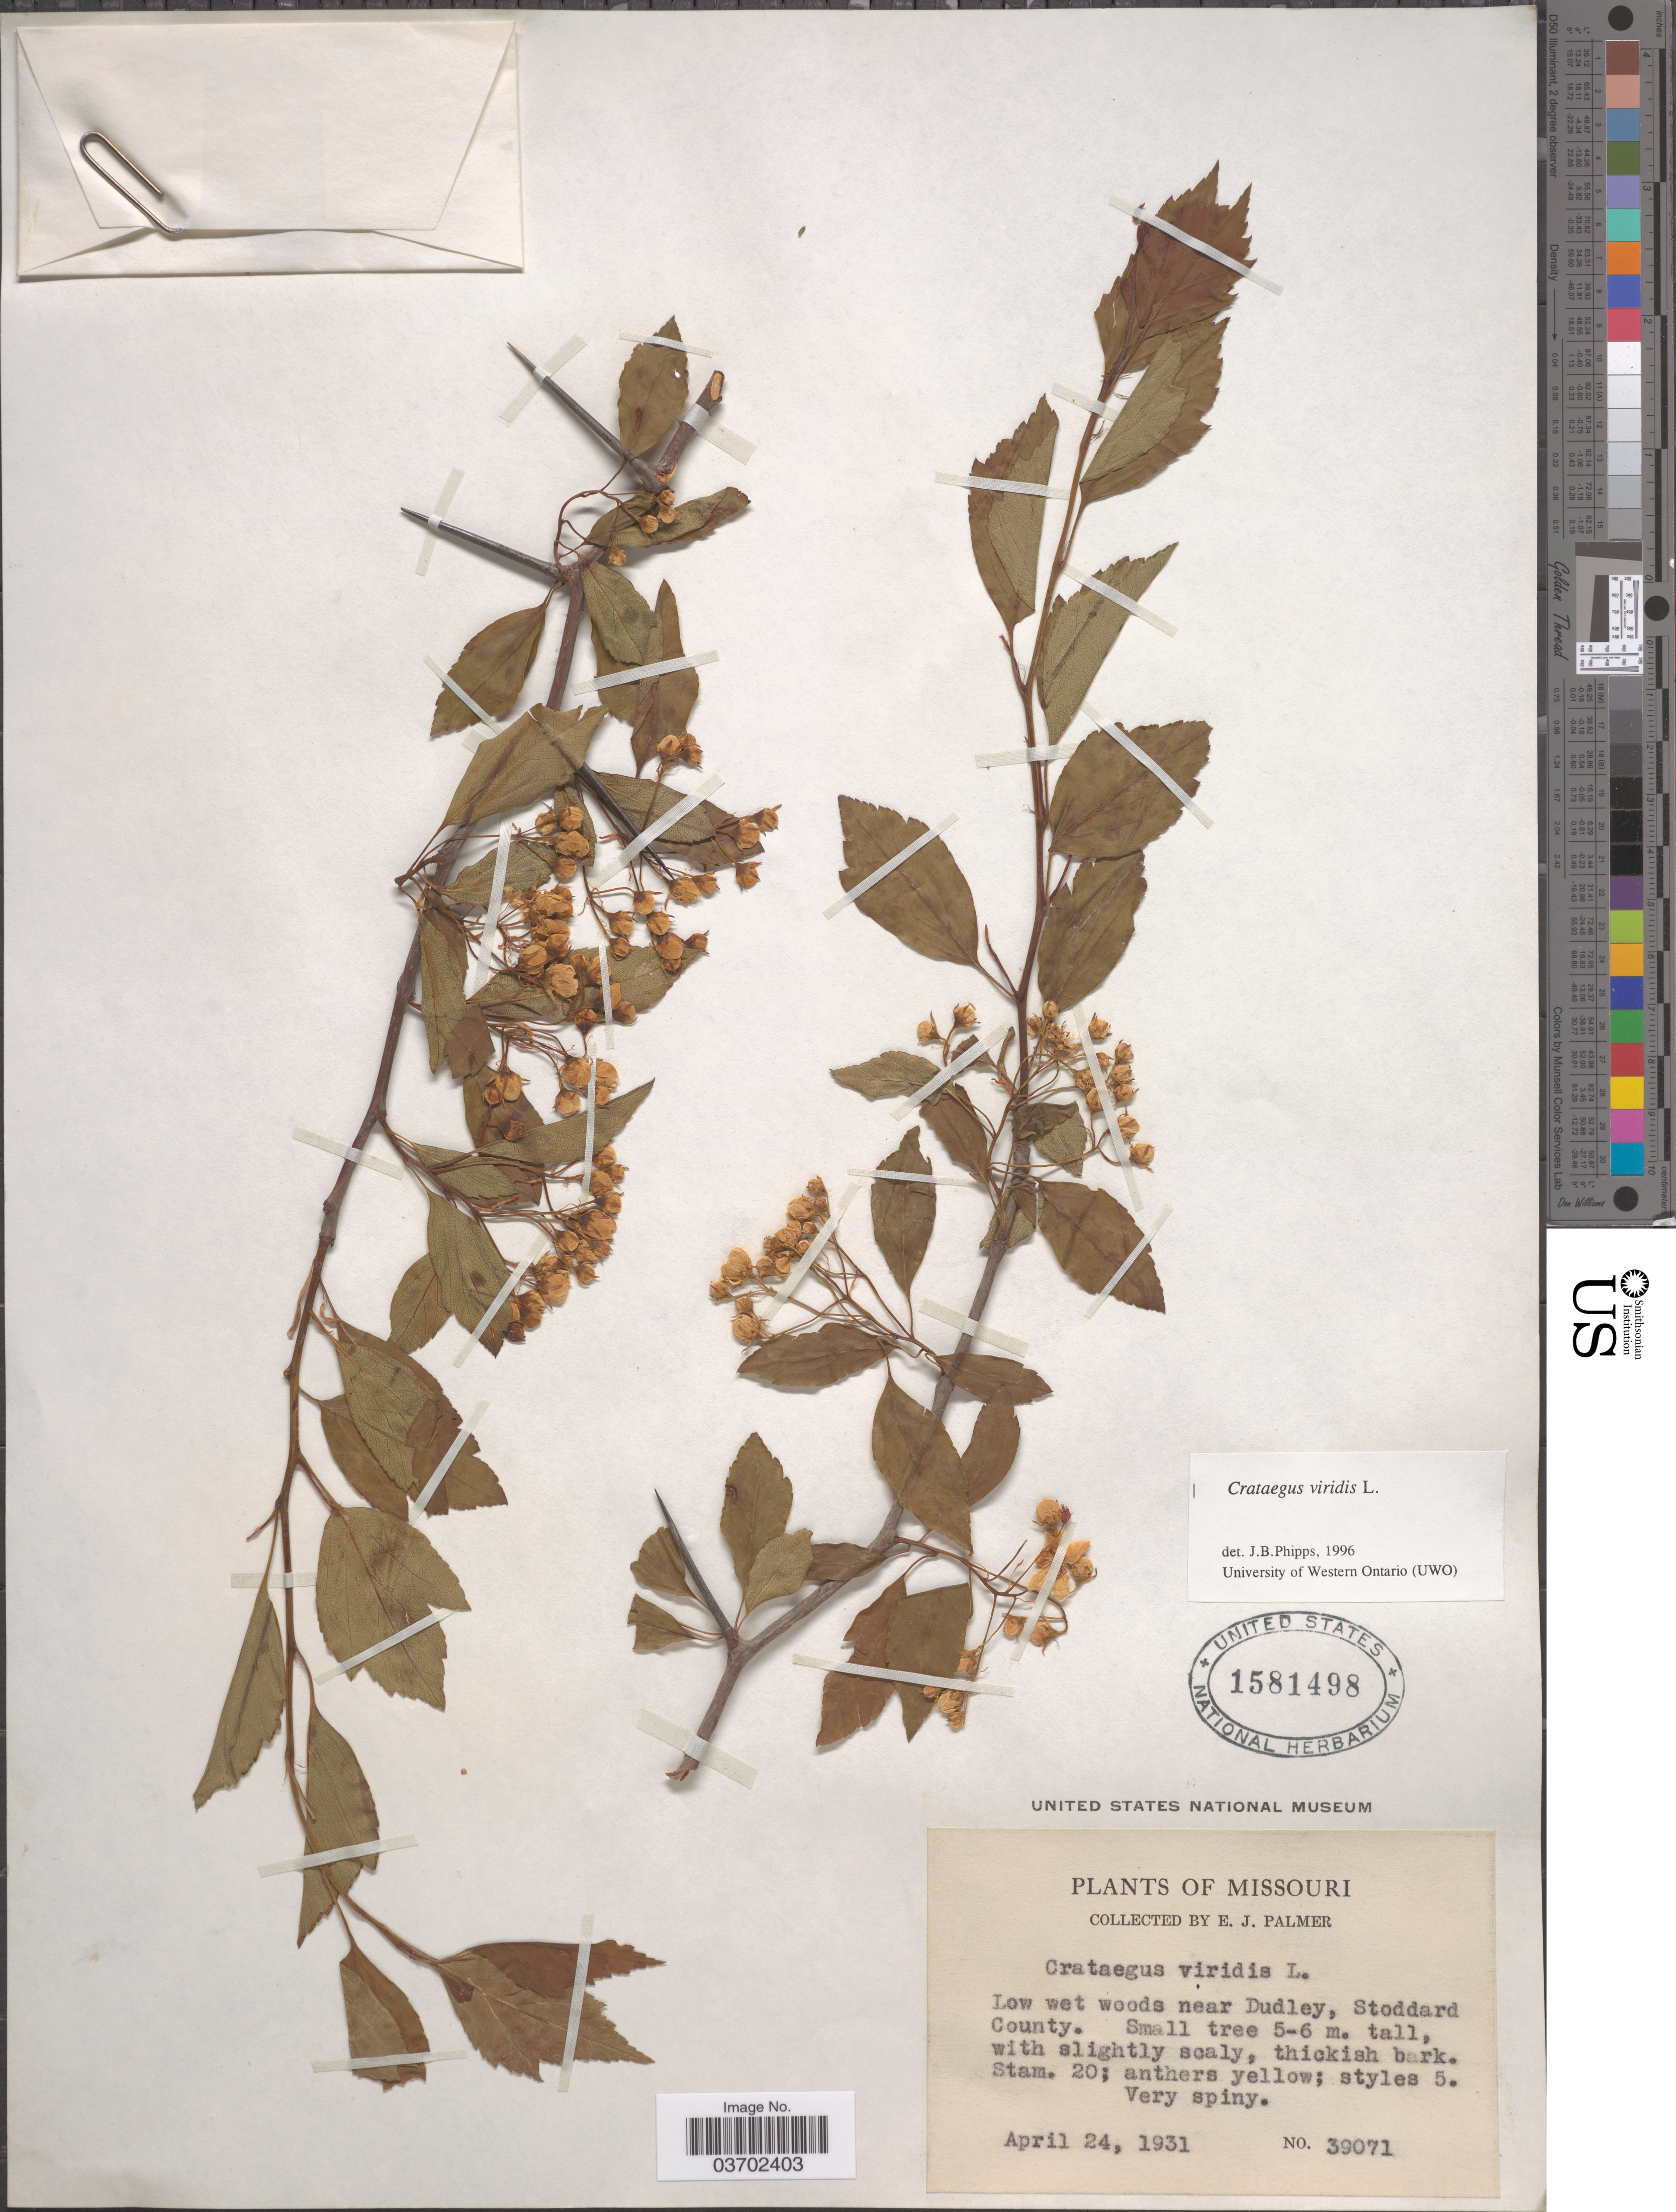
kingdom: Plantae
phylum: Tracheophyta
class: Magnoliopsida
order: Rosales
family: Rosaceae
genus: Crataegus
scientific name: Crataegus viridis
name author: L.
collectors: E. J. Palmer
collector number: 39071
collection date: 1931-04-24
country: United States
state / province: Missouri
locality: Low wet woods near Dudley, Stoddard County.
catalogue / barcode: US 1581498